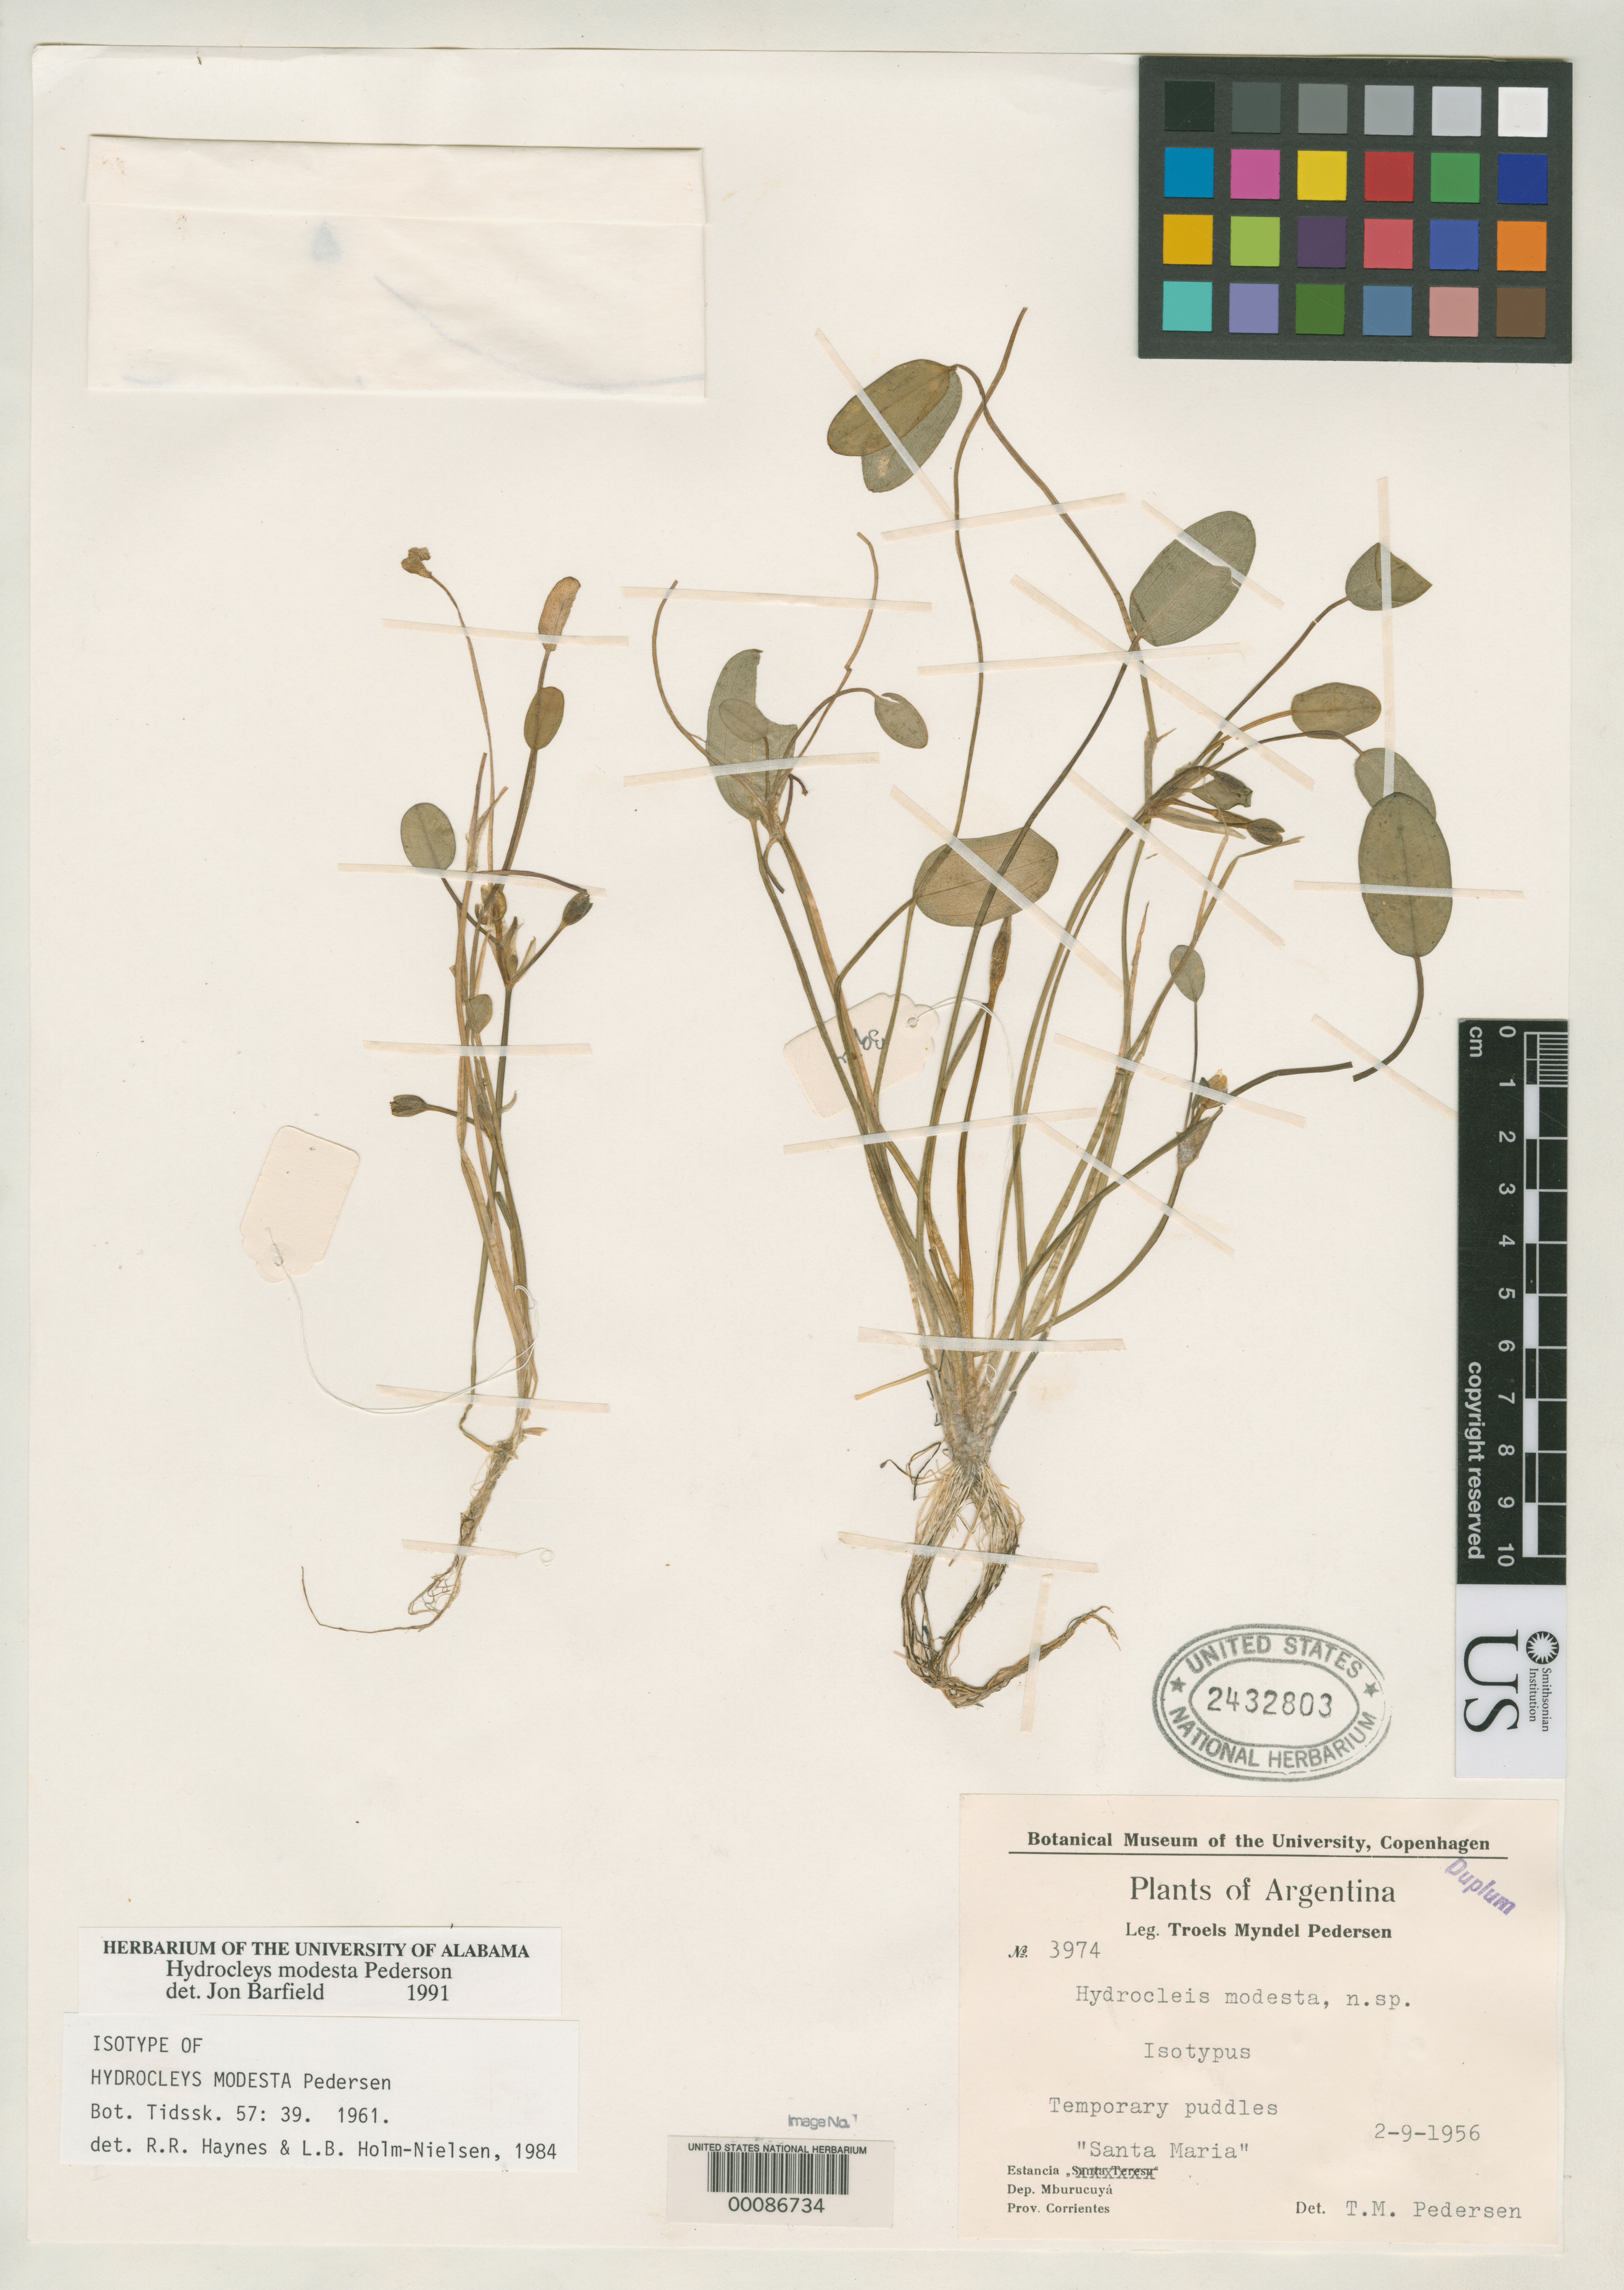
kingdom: Plantae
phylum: Tracheophyta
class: Liliopsida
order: Alismatales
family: Alismataceae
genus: Hydrocleys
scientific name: Hydrocleys modesta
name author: Pederson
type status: Isotype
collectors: T. M. Pedersen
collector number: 3974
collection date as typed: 02 Sep 1956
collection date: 1956-09-02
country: Argentina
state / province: Corrientes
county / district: Mburucayá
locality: Estancia, Santa Teresa.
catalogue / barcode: US 2432803